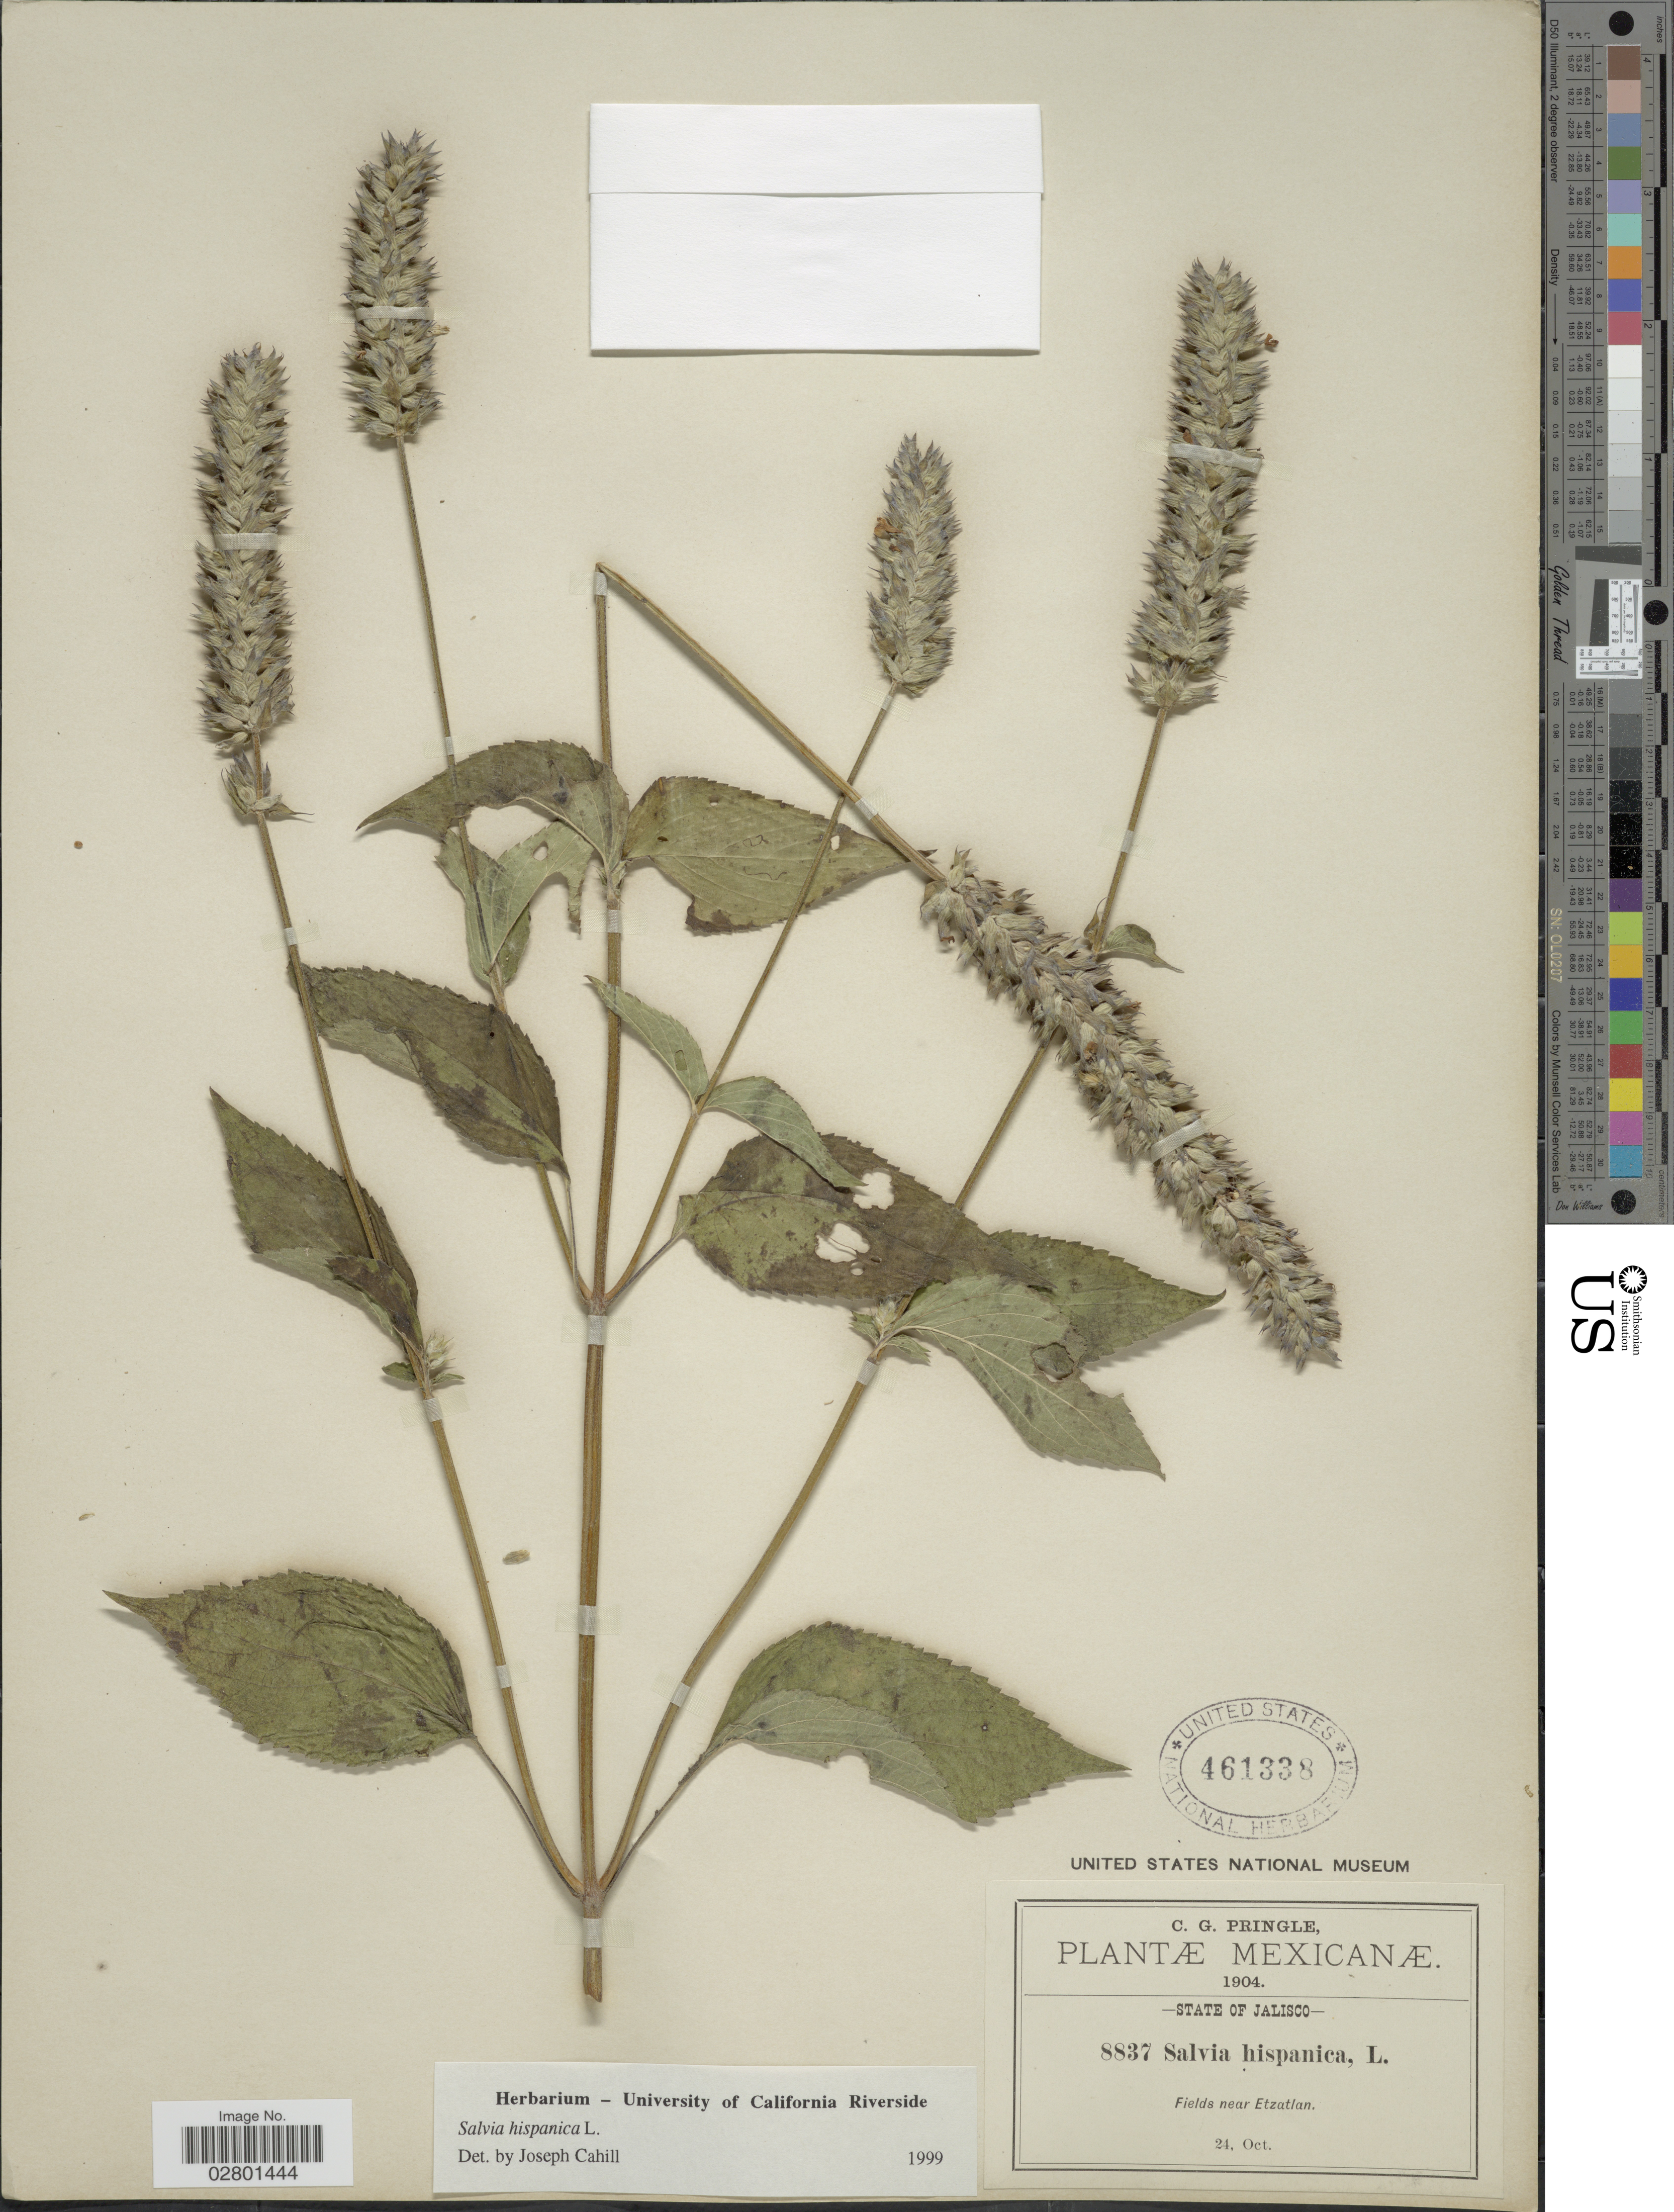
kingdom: Plantae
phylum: Tracheophyta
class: Magnoliopsida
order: Lamiales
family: Lamiaceae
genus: Salvia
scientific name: Salvia hispanica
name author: L.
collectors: C. G. Pringle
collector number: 8837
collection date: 1904-10-24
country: Mexico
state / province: Jalisco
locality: Fields near Etzatlan.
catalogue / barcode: US 461338